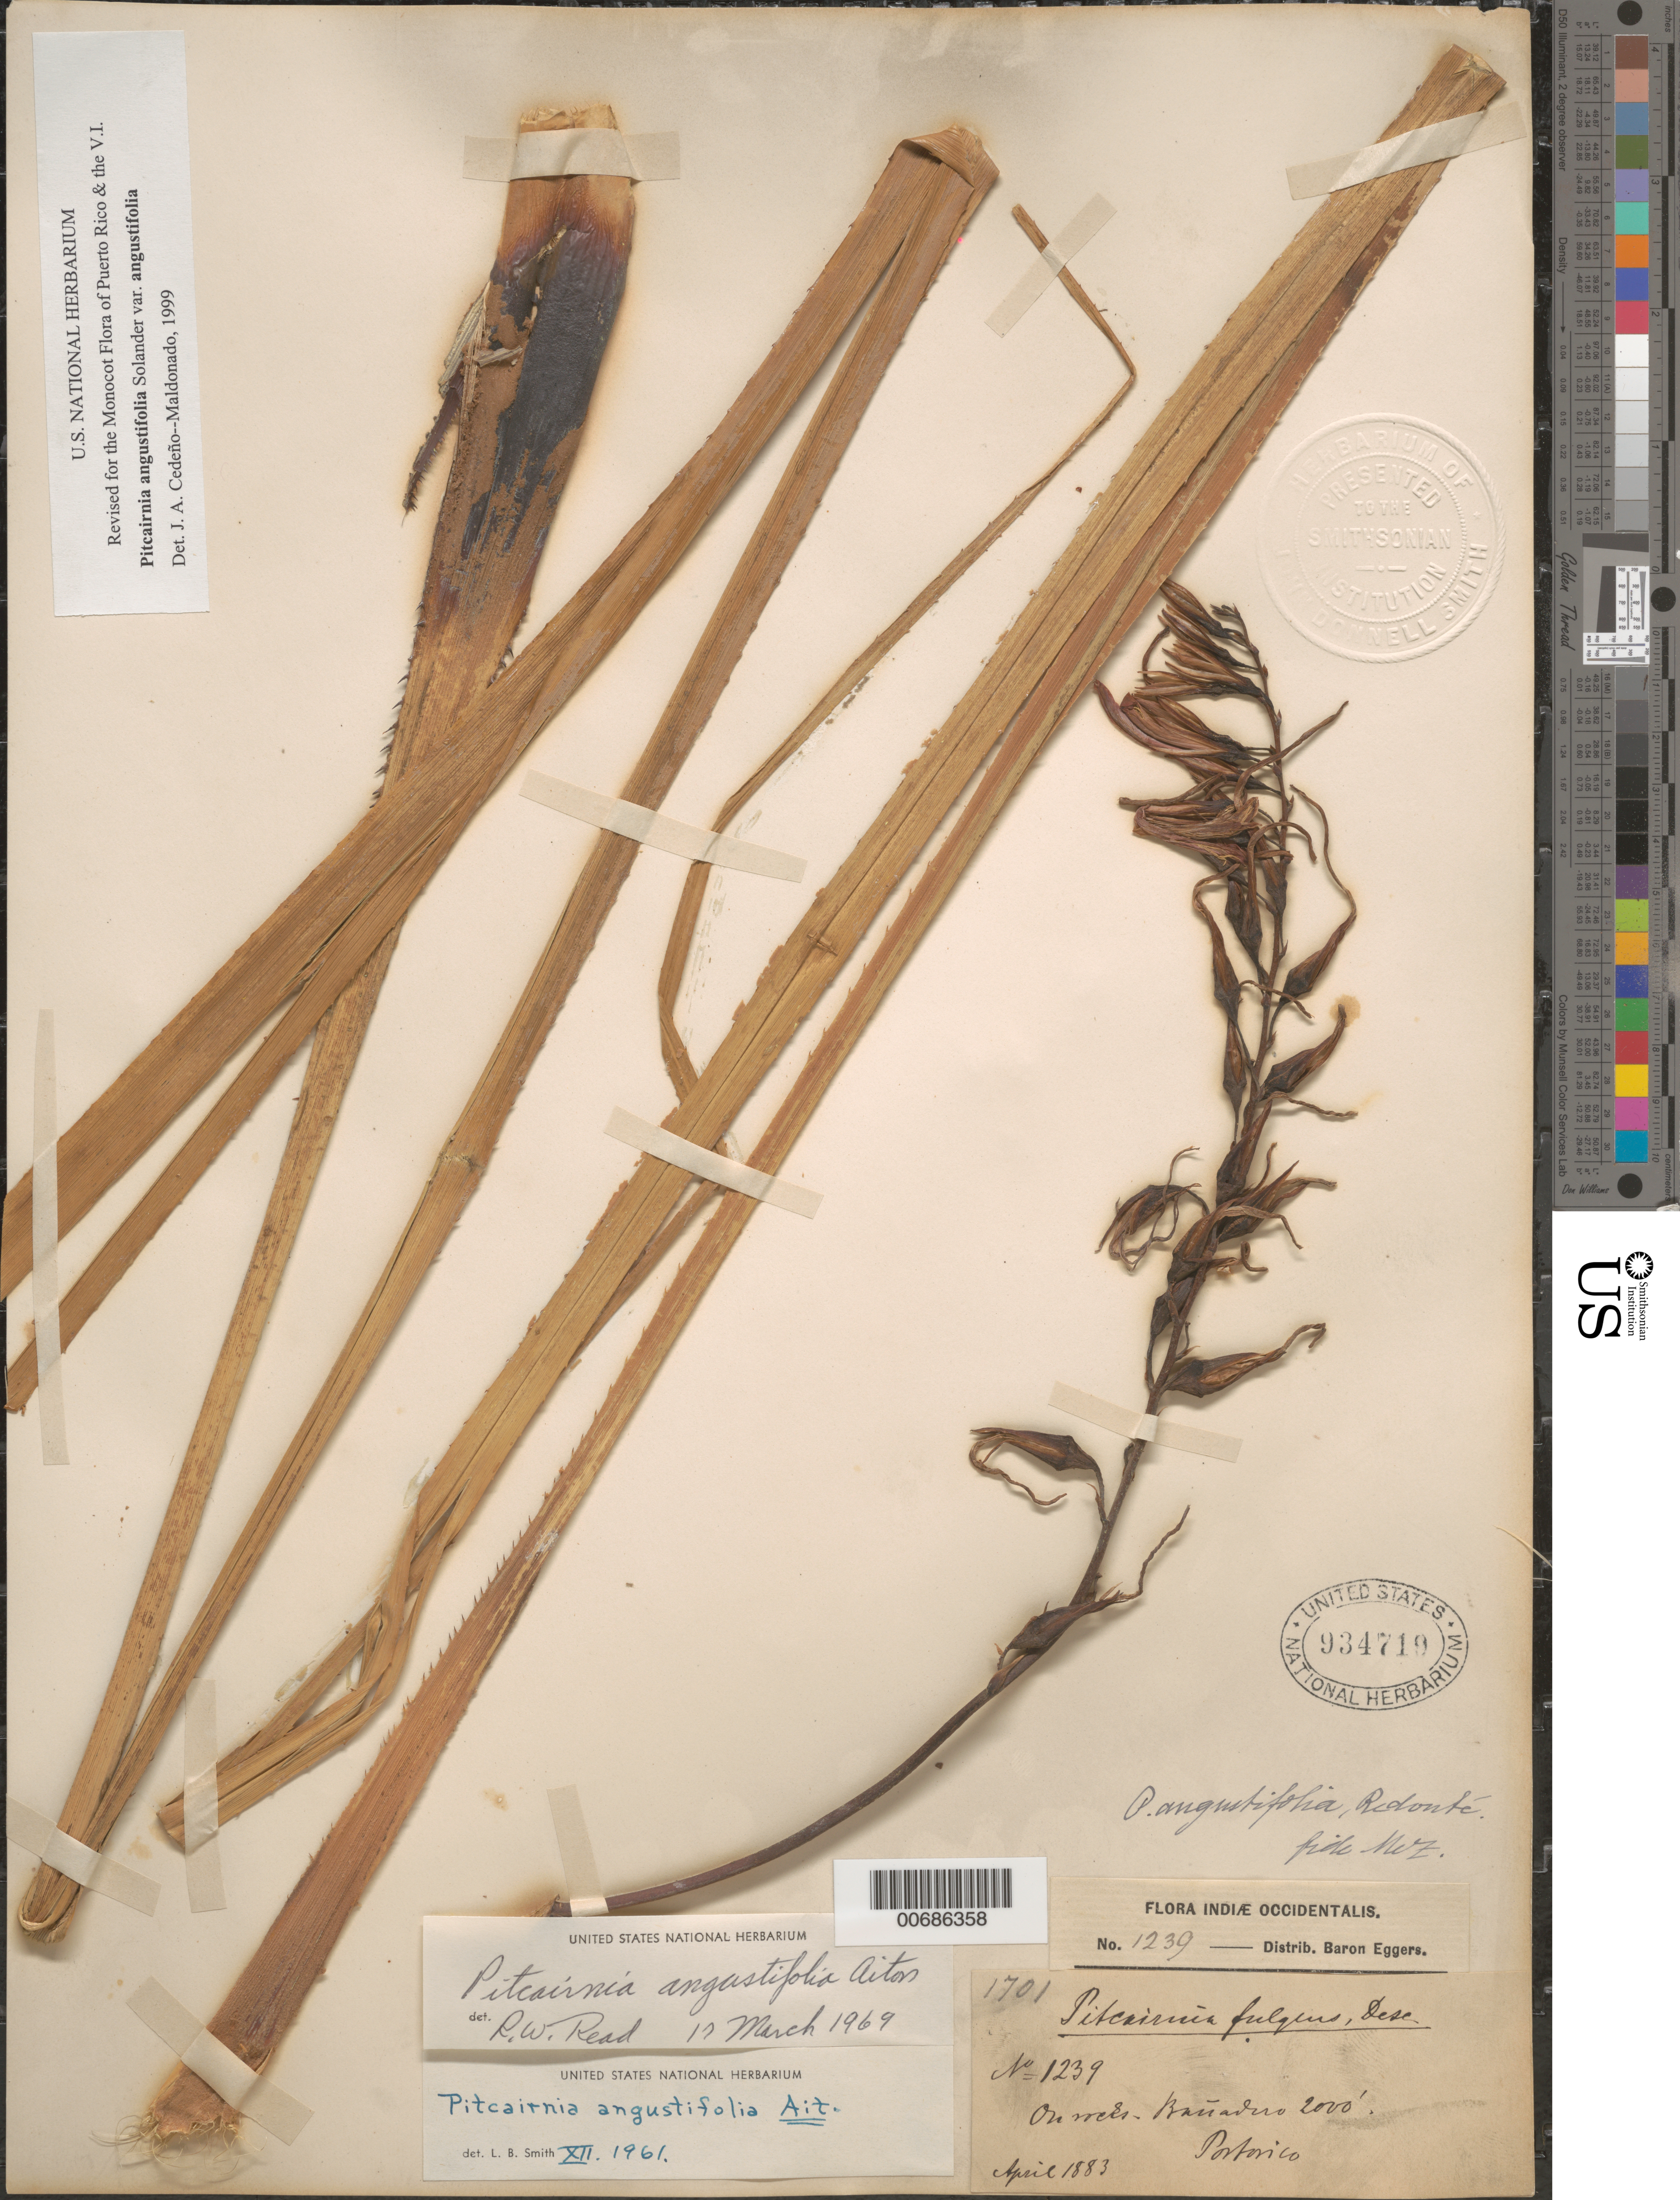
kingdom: Plantae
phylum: Tracheophyta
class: Liliopsida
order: Poales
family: Bromeliaceae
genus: Pitcairnia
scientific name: Pitcairnia angustifolia var. angustifolia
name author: Sol. ex Aiton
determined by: Cedeño-Maldonado, J. A.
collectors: H. F. A. von Eggers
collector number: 1239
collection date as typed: Apr 1883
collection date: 1883-04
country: Puerto Rico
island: Greater Antilles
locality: Bariadero 2000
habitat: on rocks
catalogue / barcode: US 934719